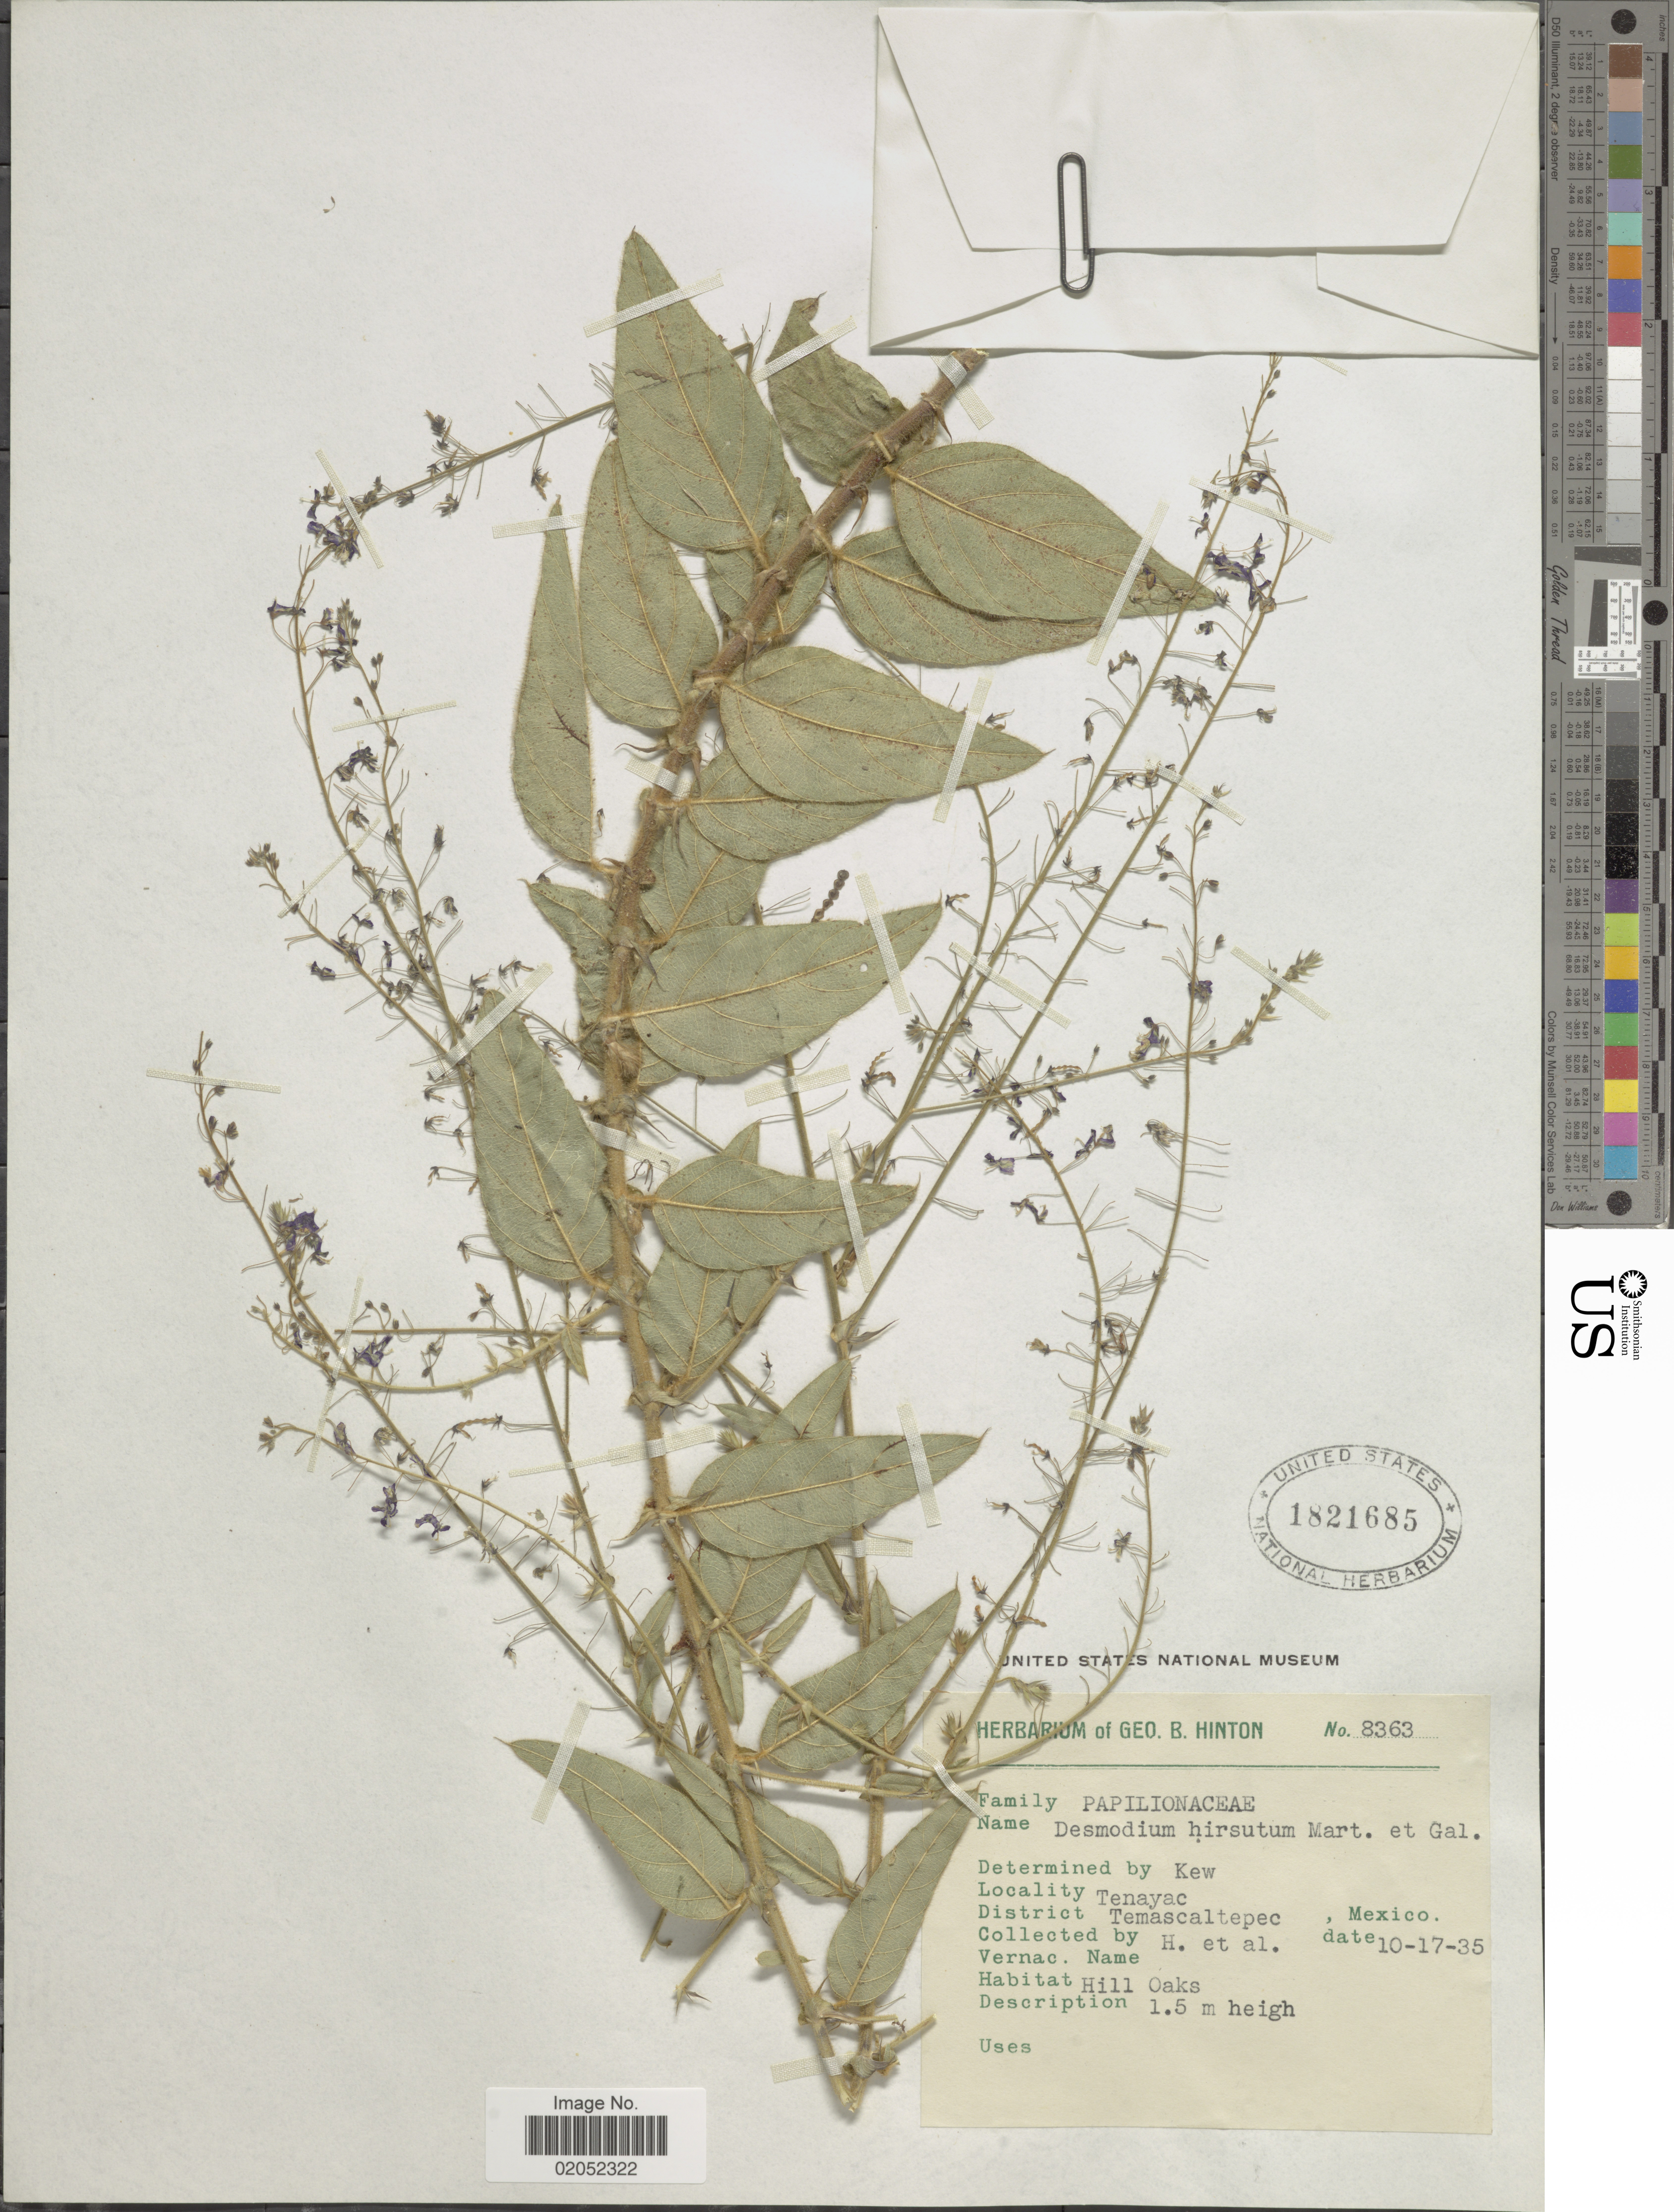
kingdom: Plantae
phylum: Tracheophyta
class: Magnoliopsida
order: Fabales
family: Fabaceae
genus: Desmodium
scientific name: Desmodium hirsutum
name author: M. Martens & Galeotti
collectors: G. B. Hinton & et al.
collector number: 8363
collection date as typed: Transcribed d/m/y: 17/10/35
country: Mexico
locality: Tenayac, Temascaltepec, Mexico.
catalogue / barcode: US 1821685